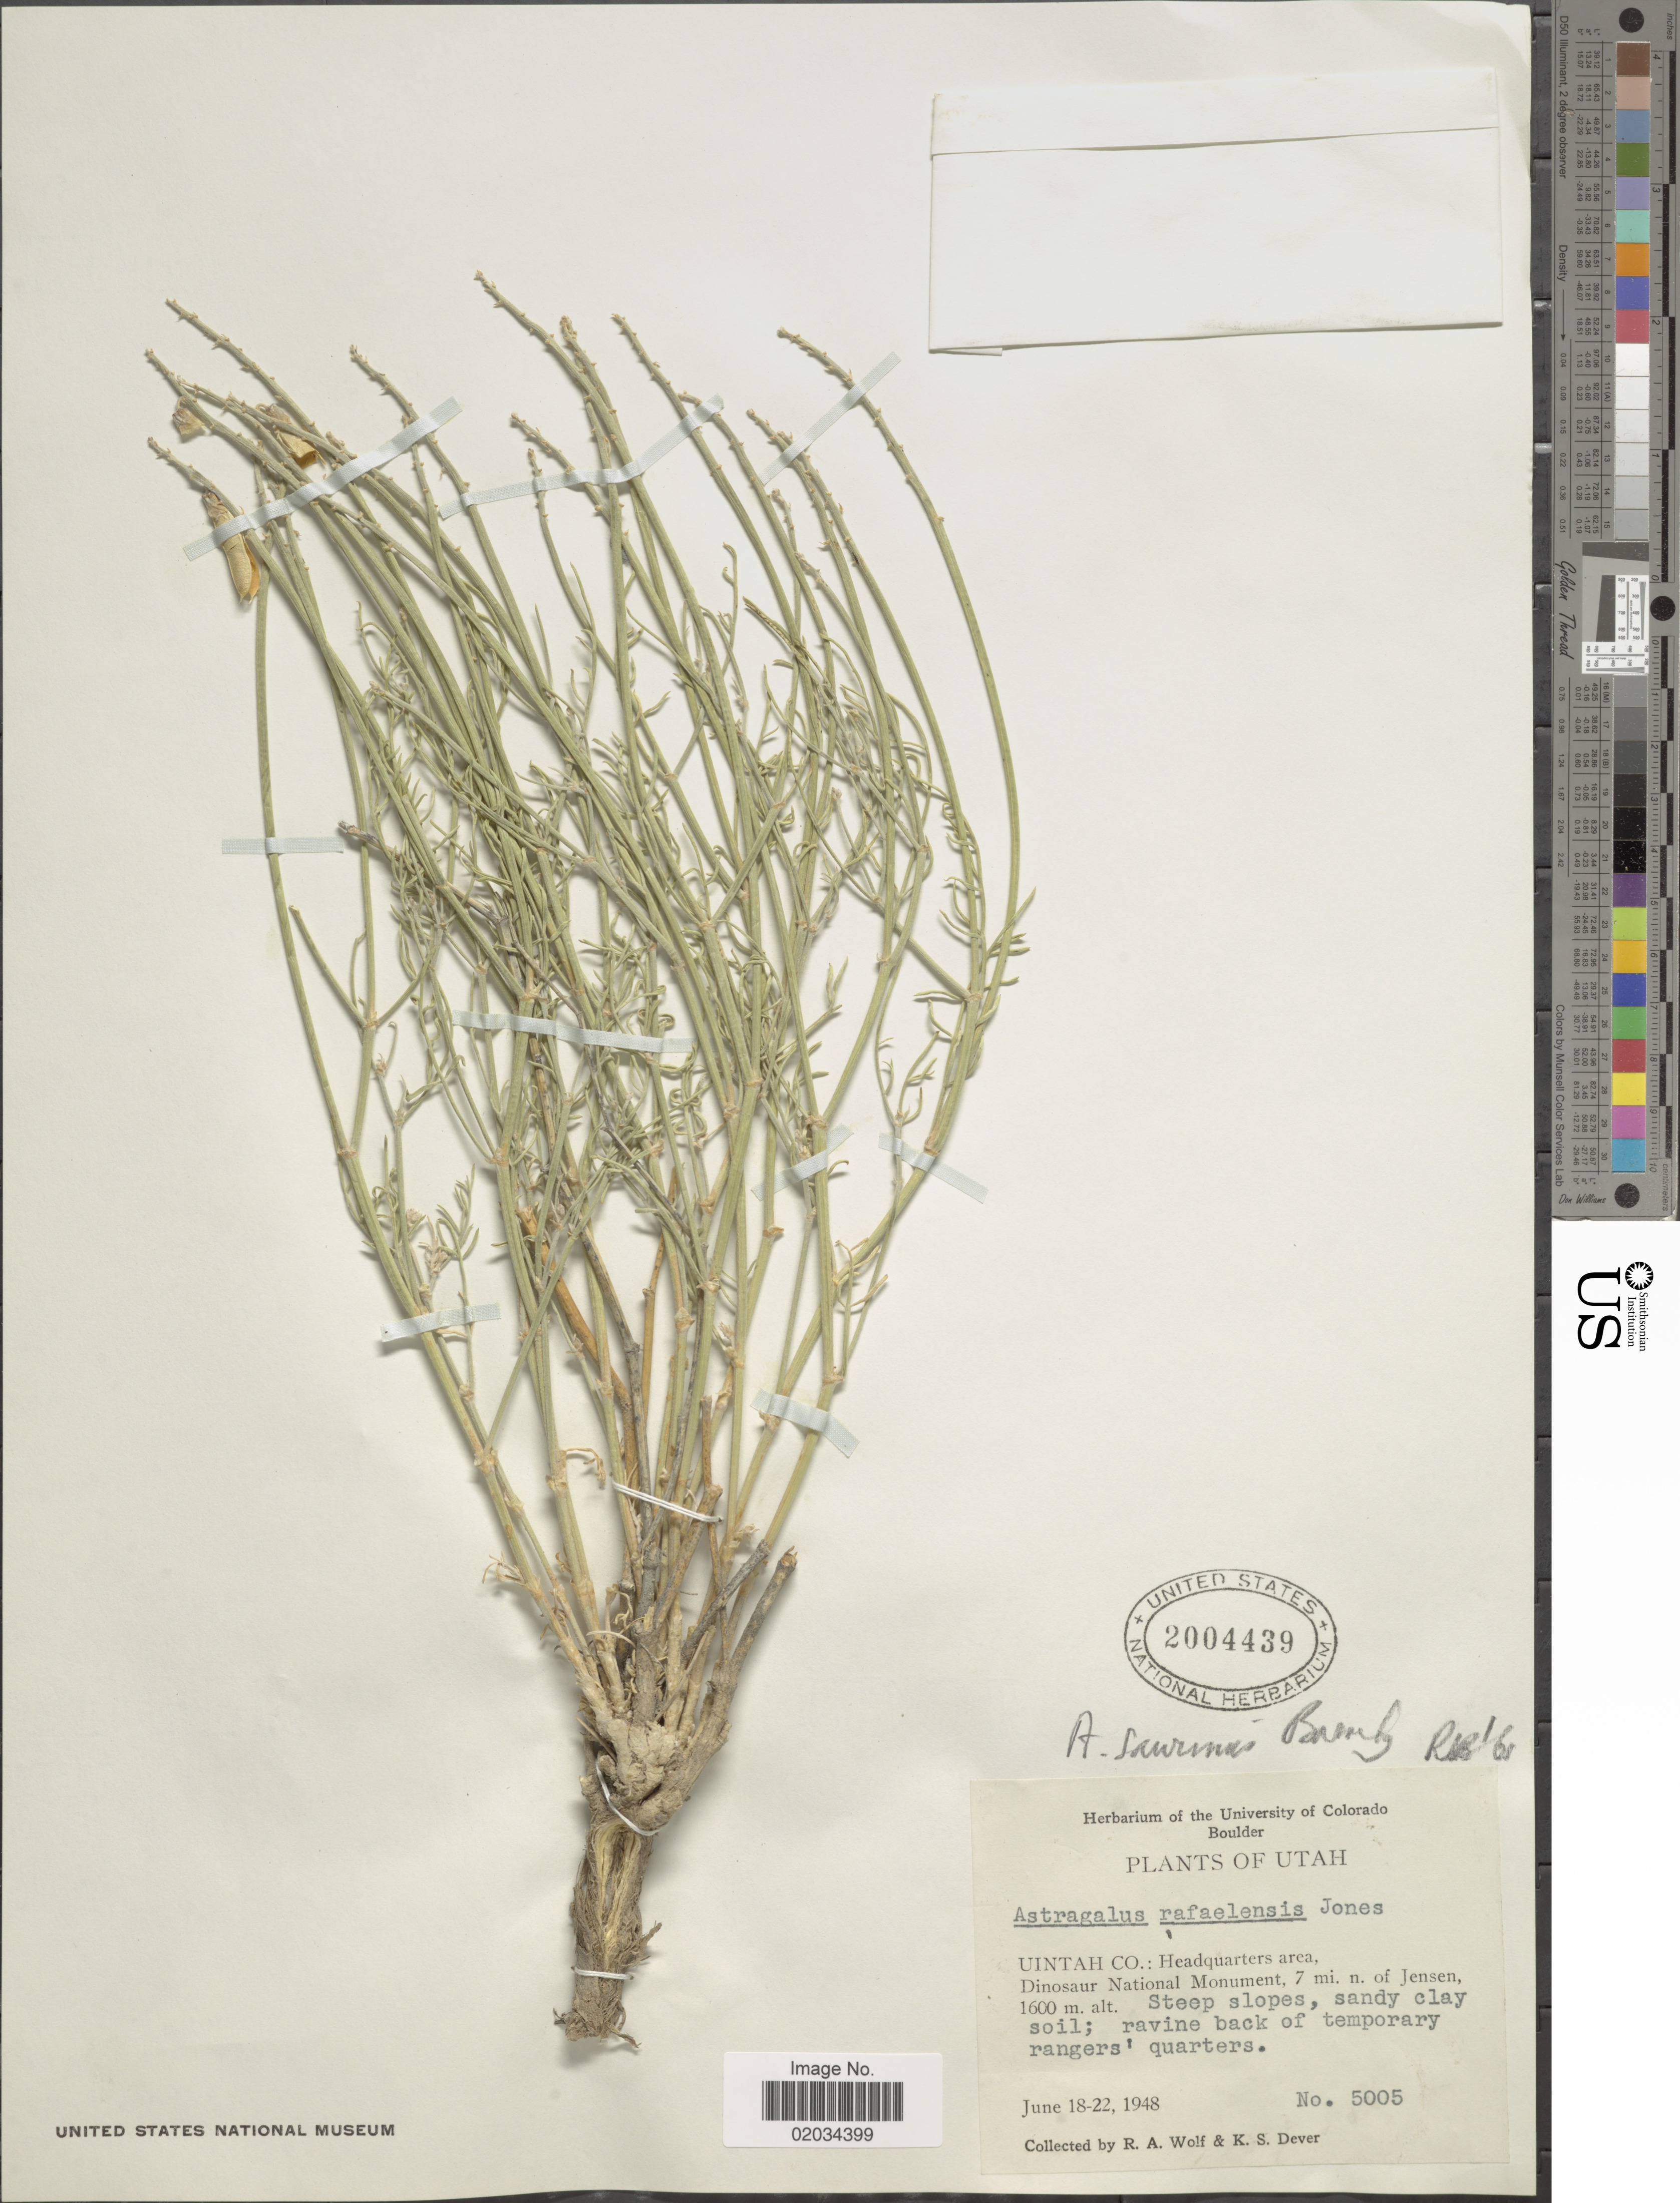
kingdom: Plantae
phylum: Tracheophyta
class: Magnoliopsida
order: Fabales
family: Fabaceae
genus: Astragalus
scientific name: Astragalus saurinus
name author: Barneby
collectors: R. Wolf & K. Dever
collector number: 5005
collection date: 1948-06-18/1948-06-22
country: United States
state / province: Utah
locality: Uintah Co., headquarters area, Dinosaur National Monument, 7 mi n of Jensen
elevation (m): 1600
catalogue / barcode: US 2004439